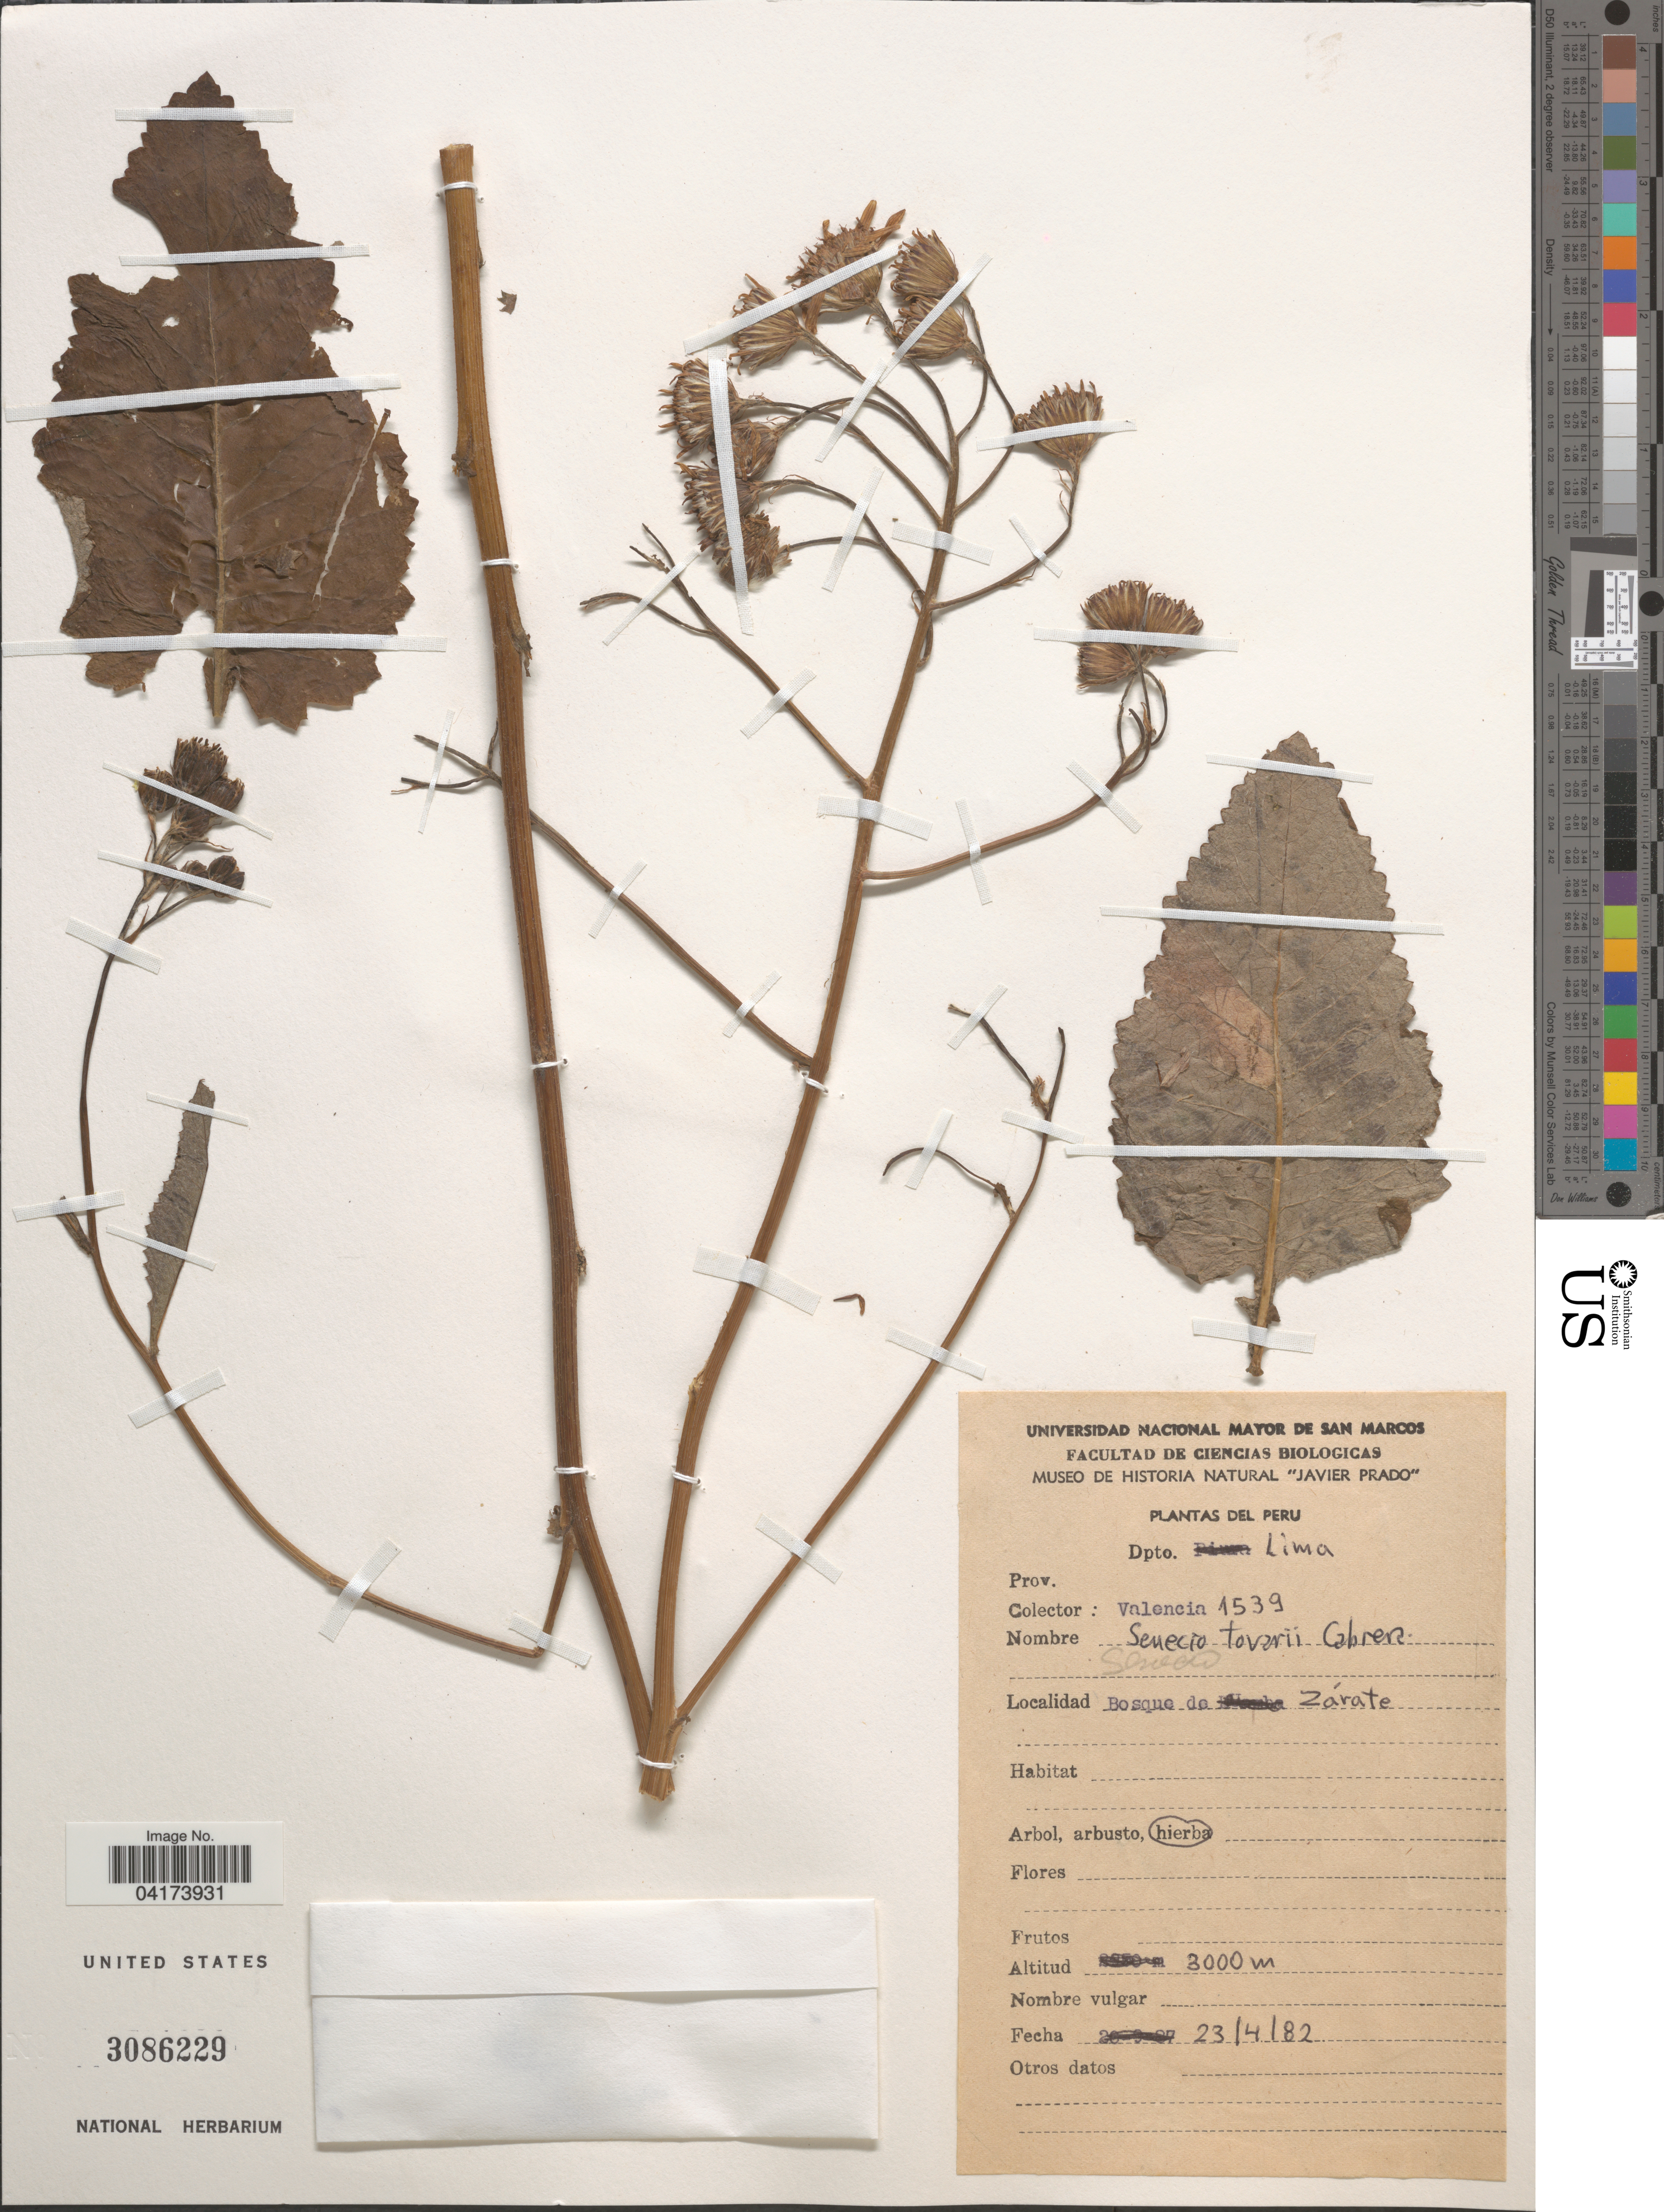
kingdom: Plantae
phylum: Tracheophyta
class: Magnoliopsida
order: Asterales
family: Asteraceae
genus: Senecio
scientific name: Senecio tovari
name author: Cabrera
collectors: -. Valencia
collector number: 1539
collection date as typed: Transcribed d/m/y: 23/4/82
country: Peru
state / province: Lima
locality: Dpto. Lima. Bosque de Zárate.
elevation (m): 3000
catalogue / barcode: US 3086229